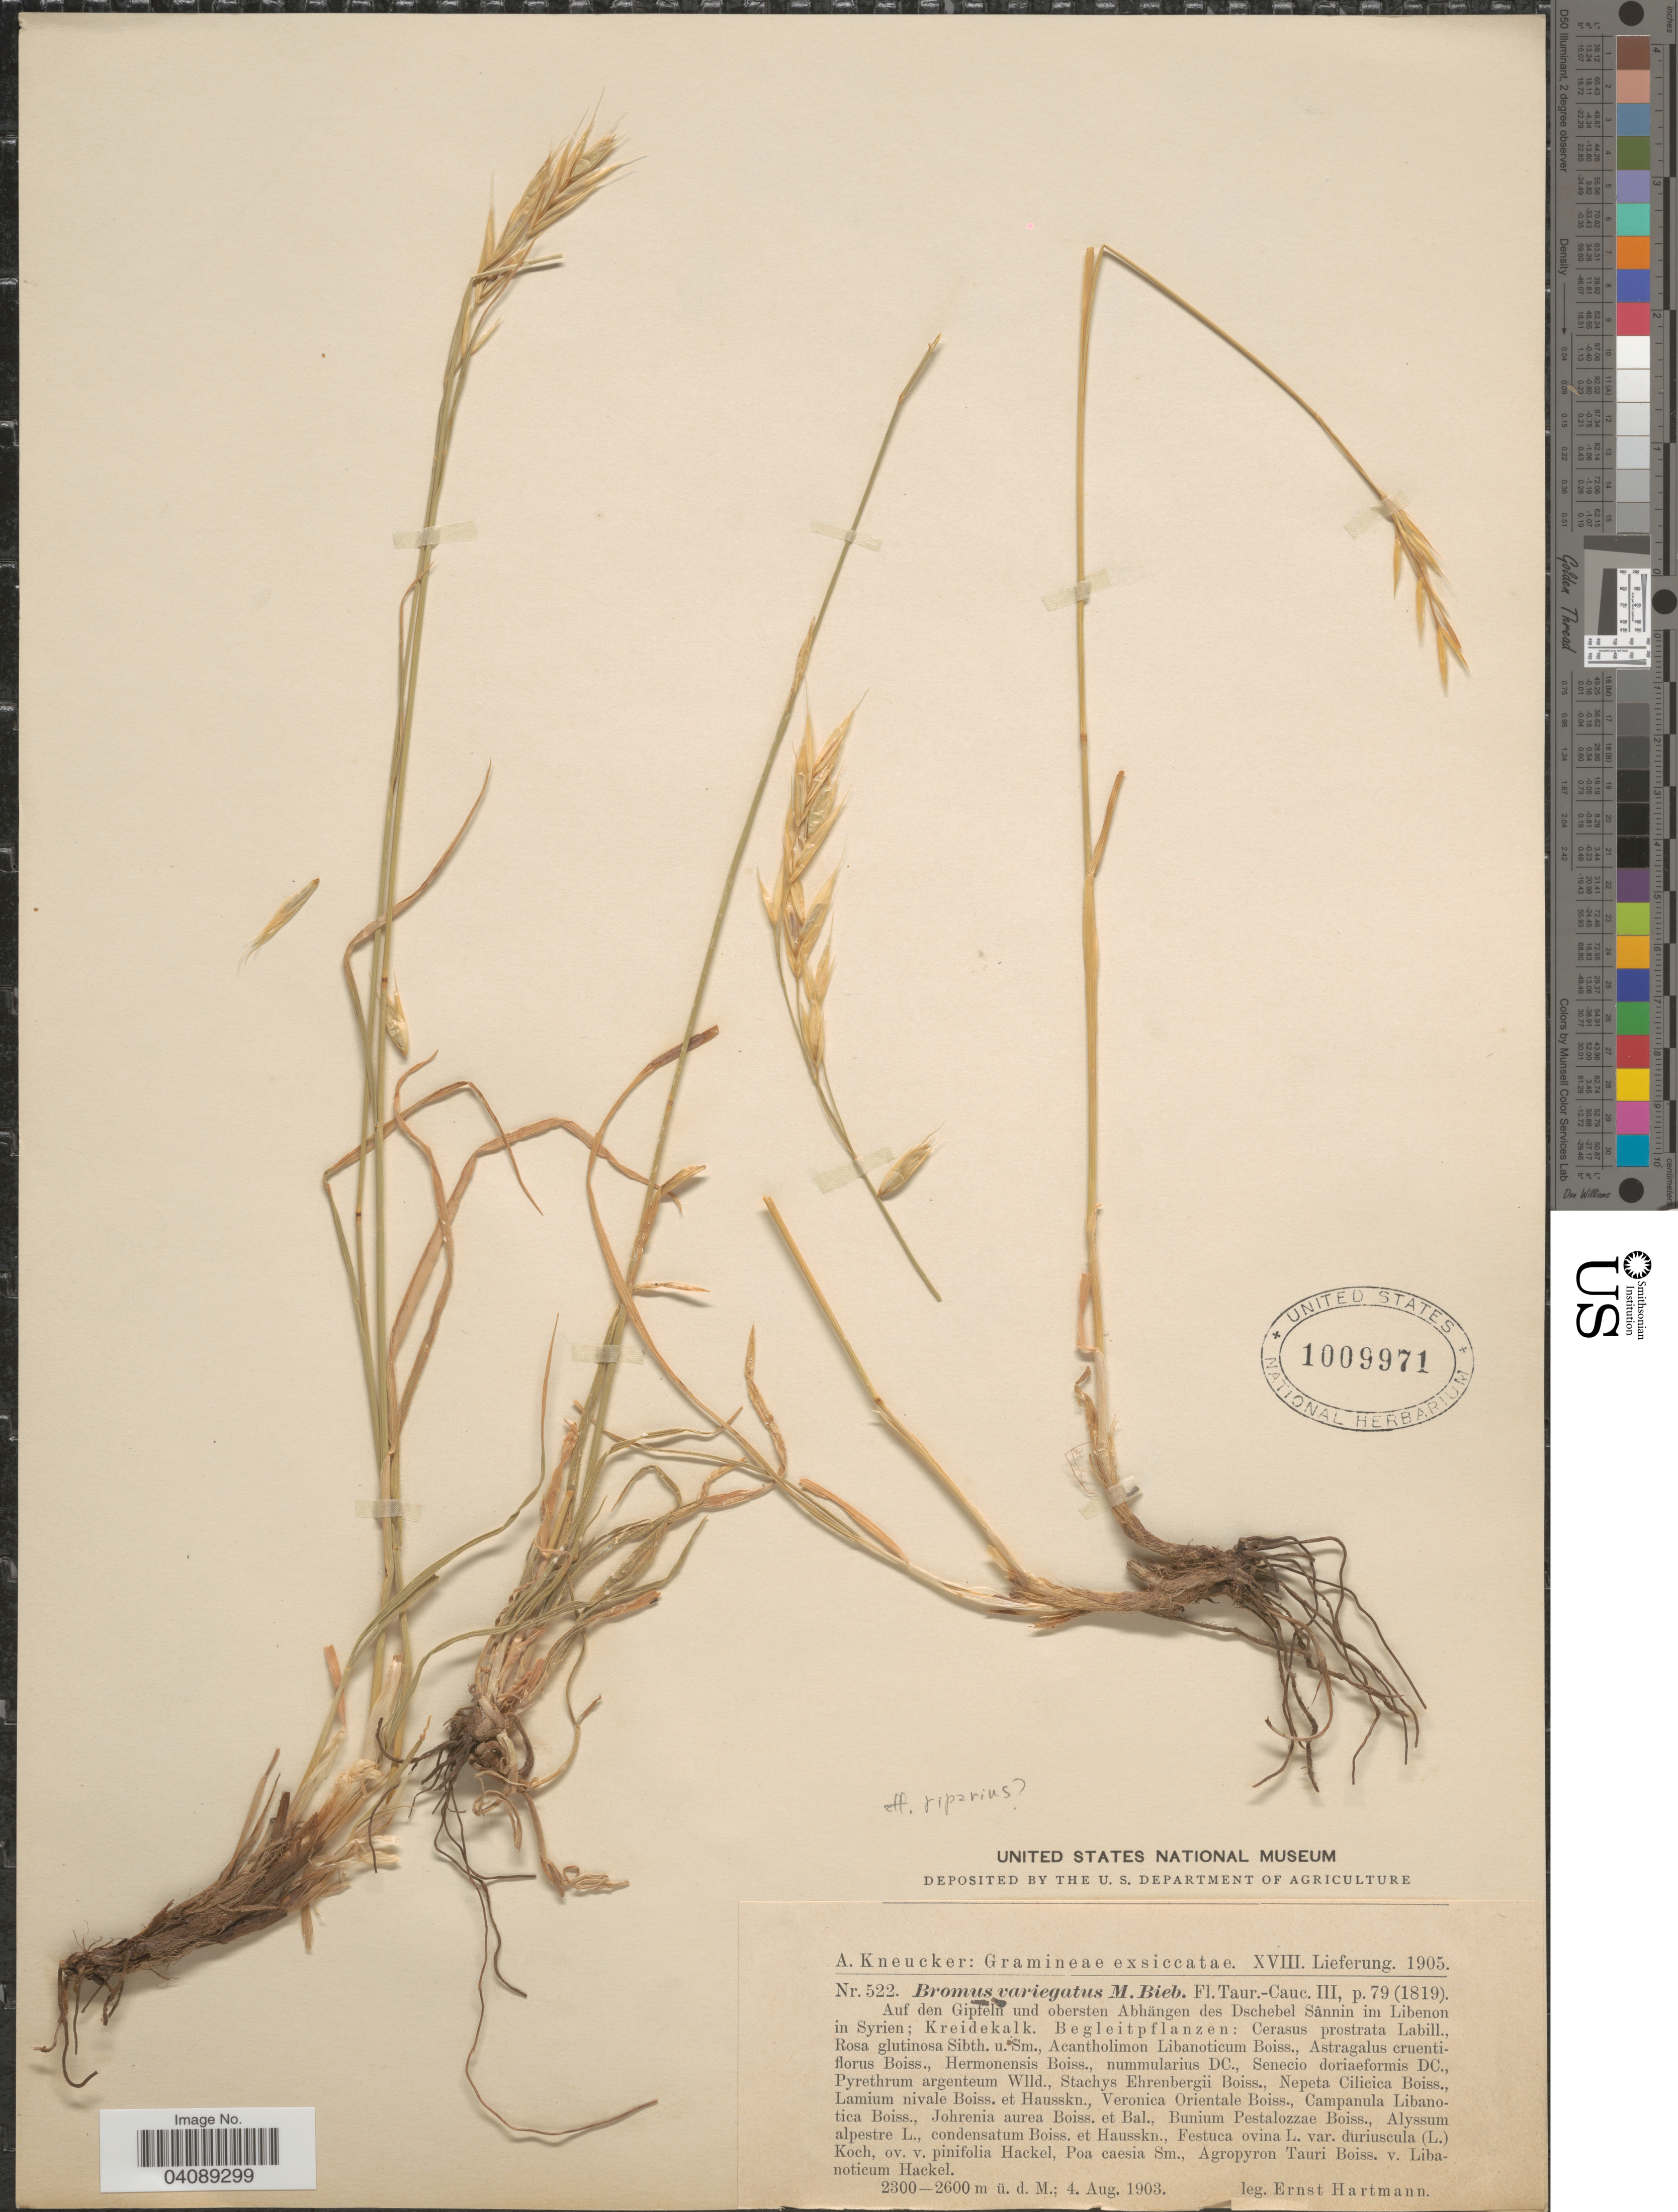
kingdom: Plantae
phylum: Tracheophyta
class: Liliopsida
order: Poales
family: Poaceae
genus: Bromus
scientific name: Bromus variegatus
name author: M. Bieb.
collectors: E. Hartmann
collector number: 522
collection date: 1903-08-04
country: Lebanon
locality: Auf den Gipfeln und obersten Abhängen des Dschebel Sânnin im Libenon in Syrien; Kreidekalk.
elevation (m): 2300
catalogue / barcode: US 1009971